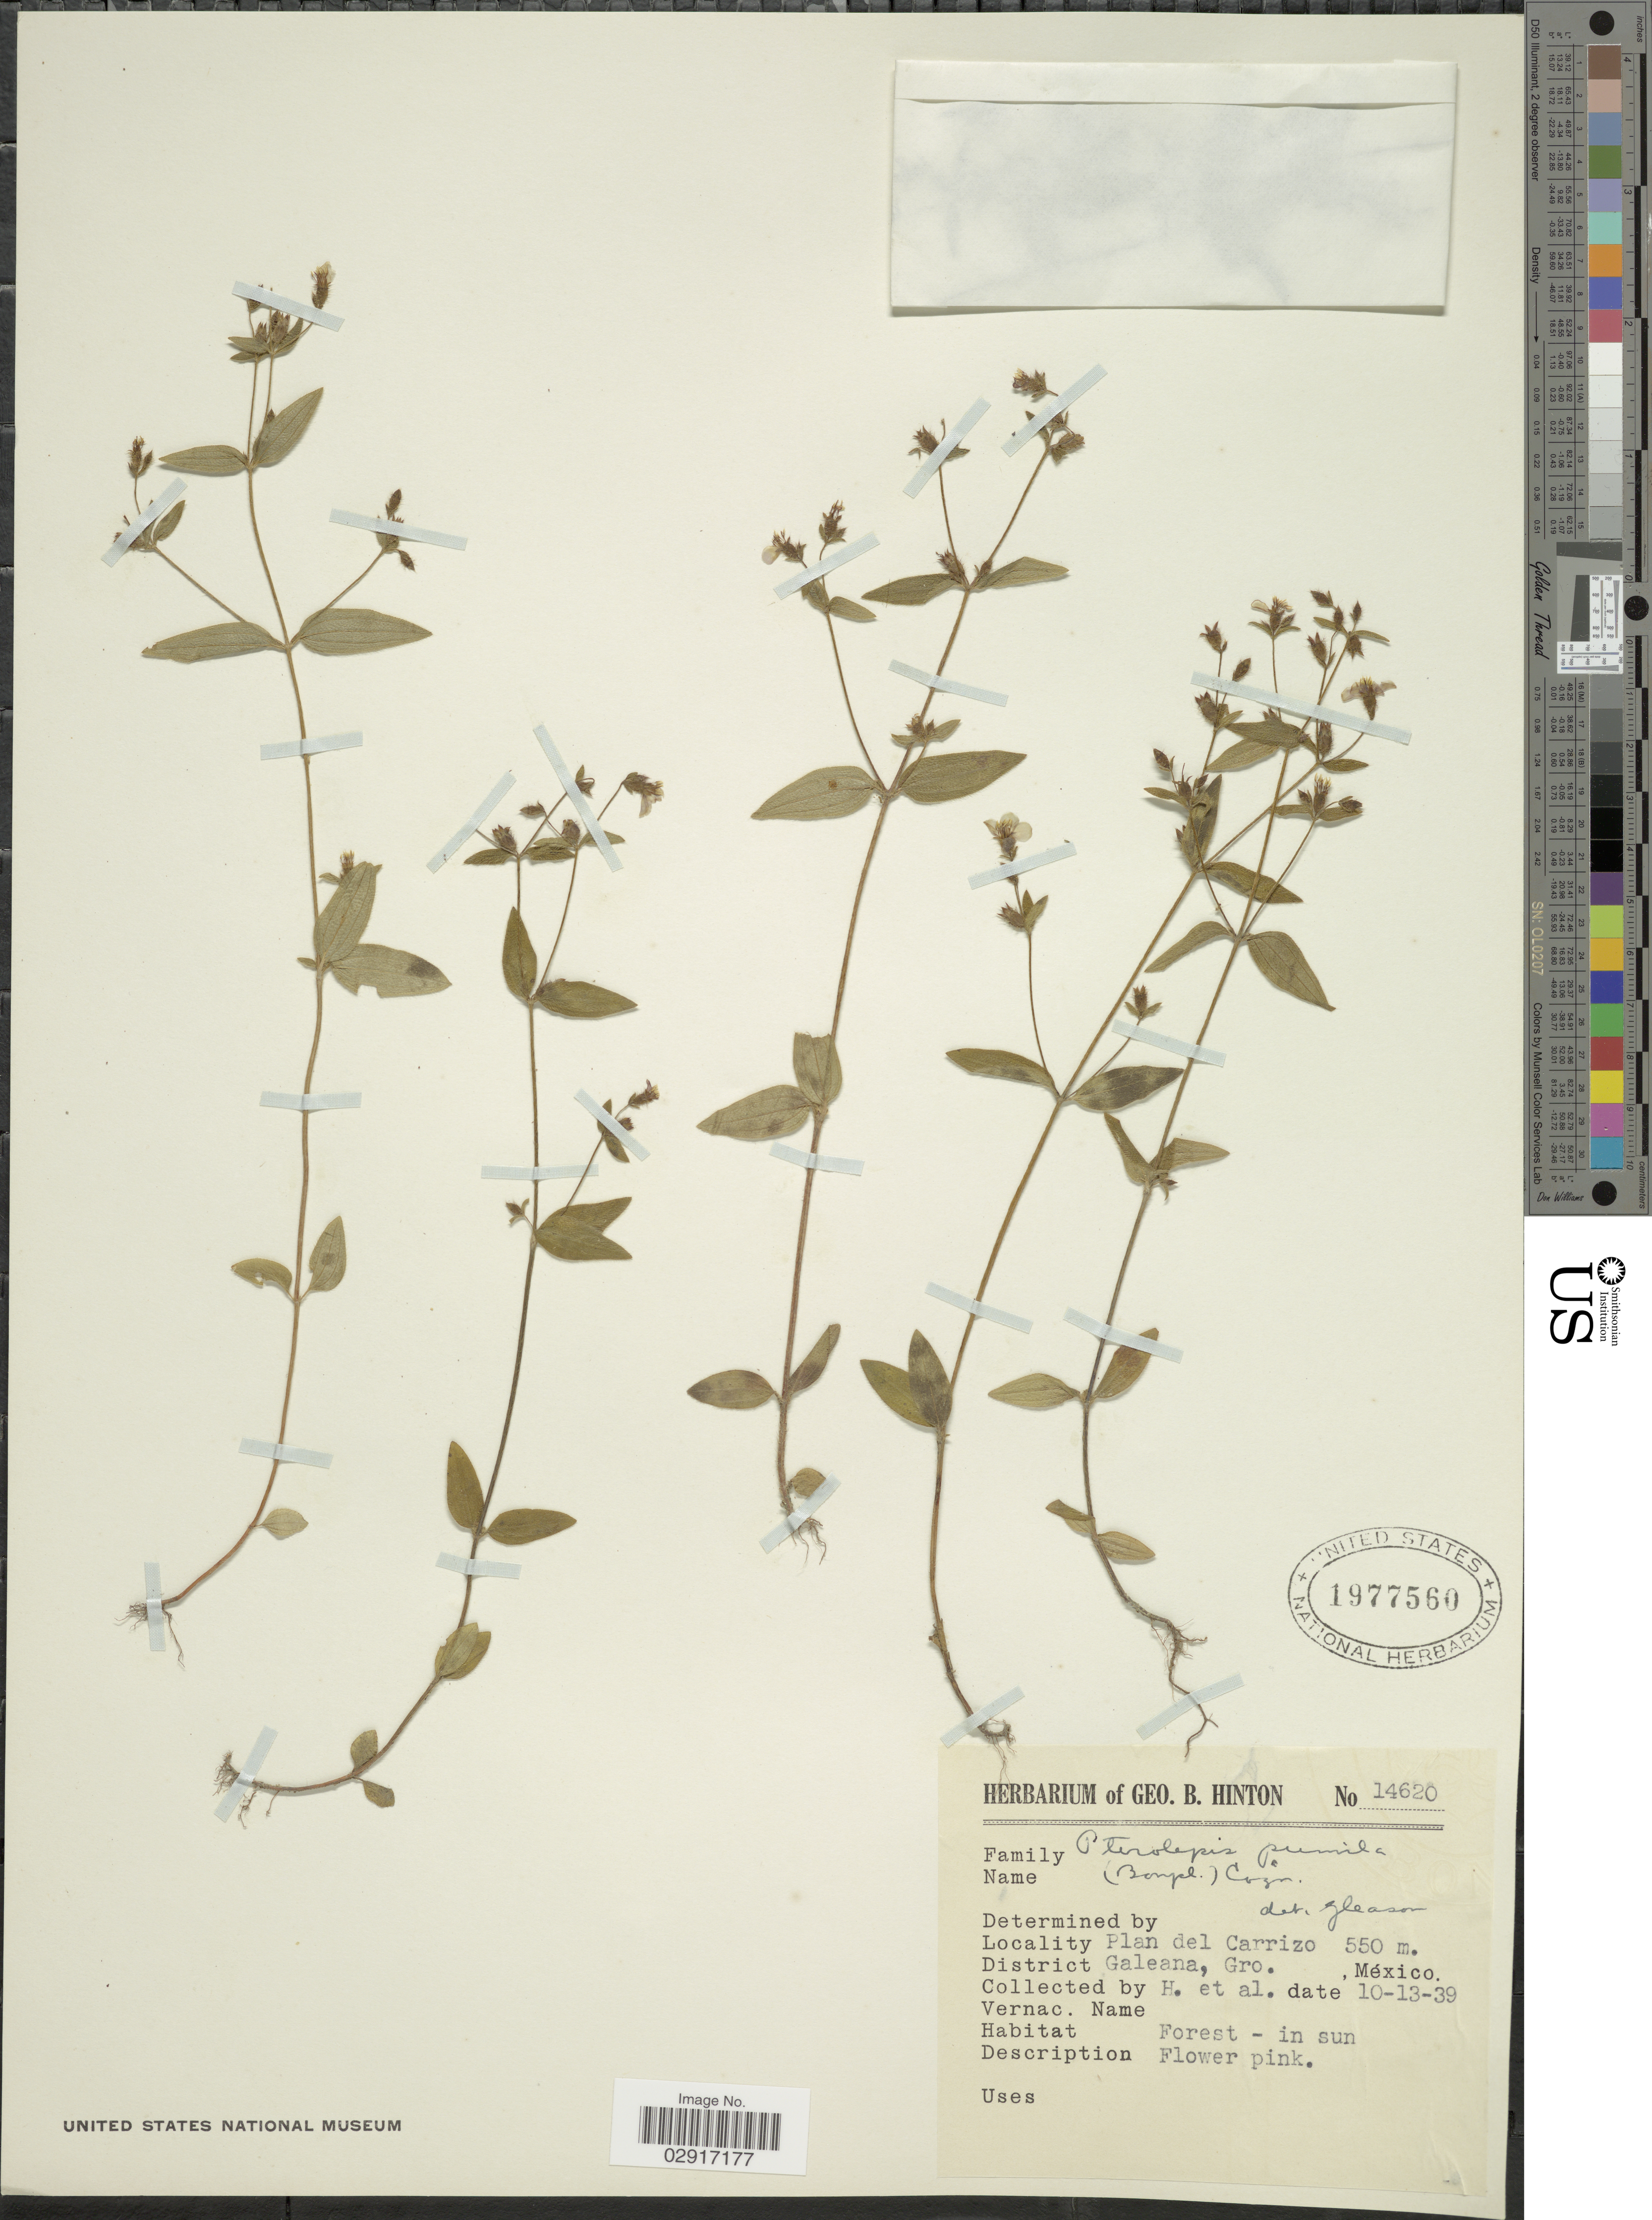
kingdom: Plantae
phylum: Tracheophyta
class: Magnoliopsida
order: Myrtales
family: Melastomataceae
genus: Pterolepis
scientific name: Pterolepis trichotoma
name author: (Rottb.) Cogn.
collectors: G. B. Hinton & et al.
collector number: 14620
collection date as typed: Transcribed d/m/y: 13/10/39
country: Mexico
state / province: Guerrero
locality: Plan del Carrizo, District Galeana.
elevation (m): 550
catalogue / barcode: US 1977560